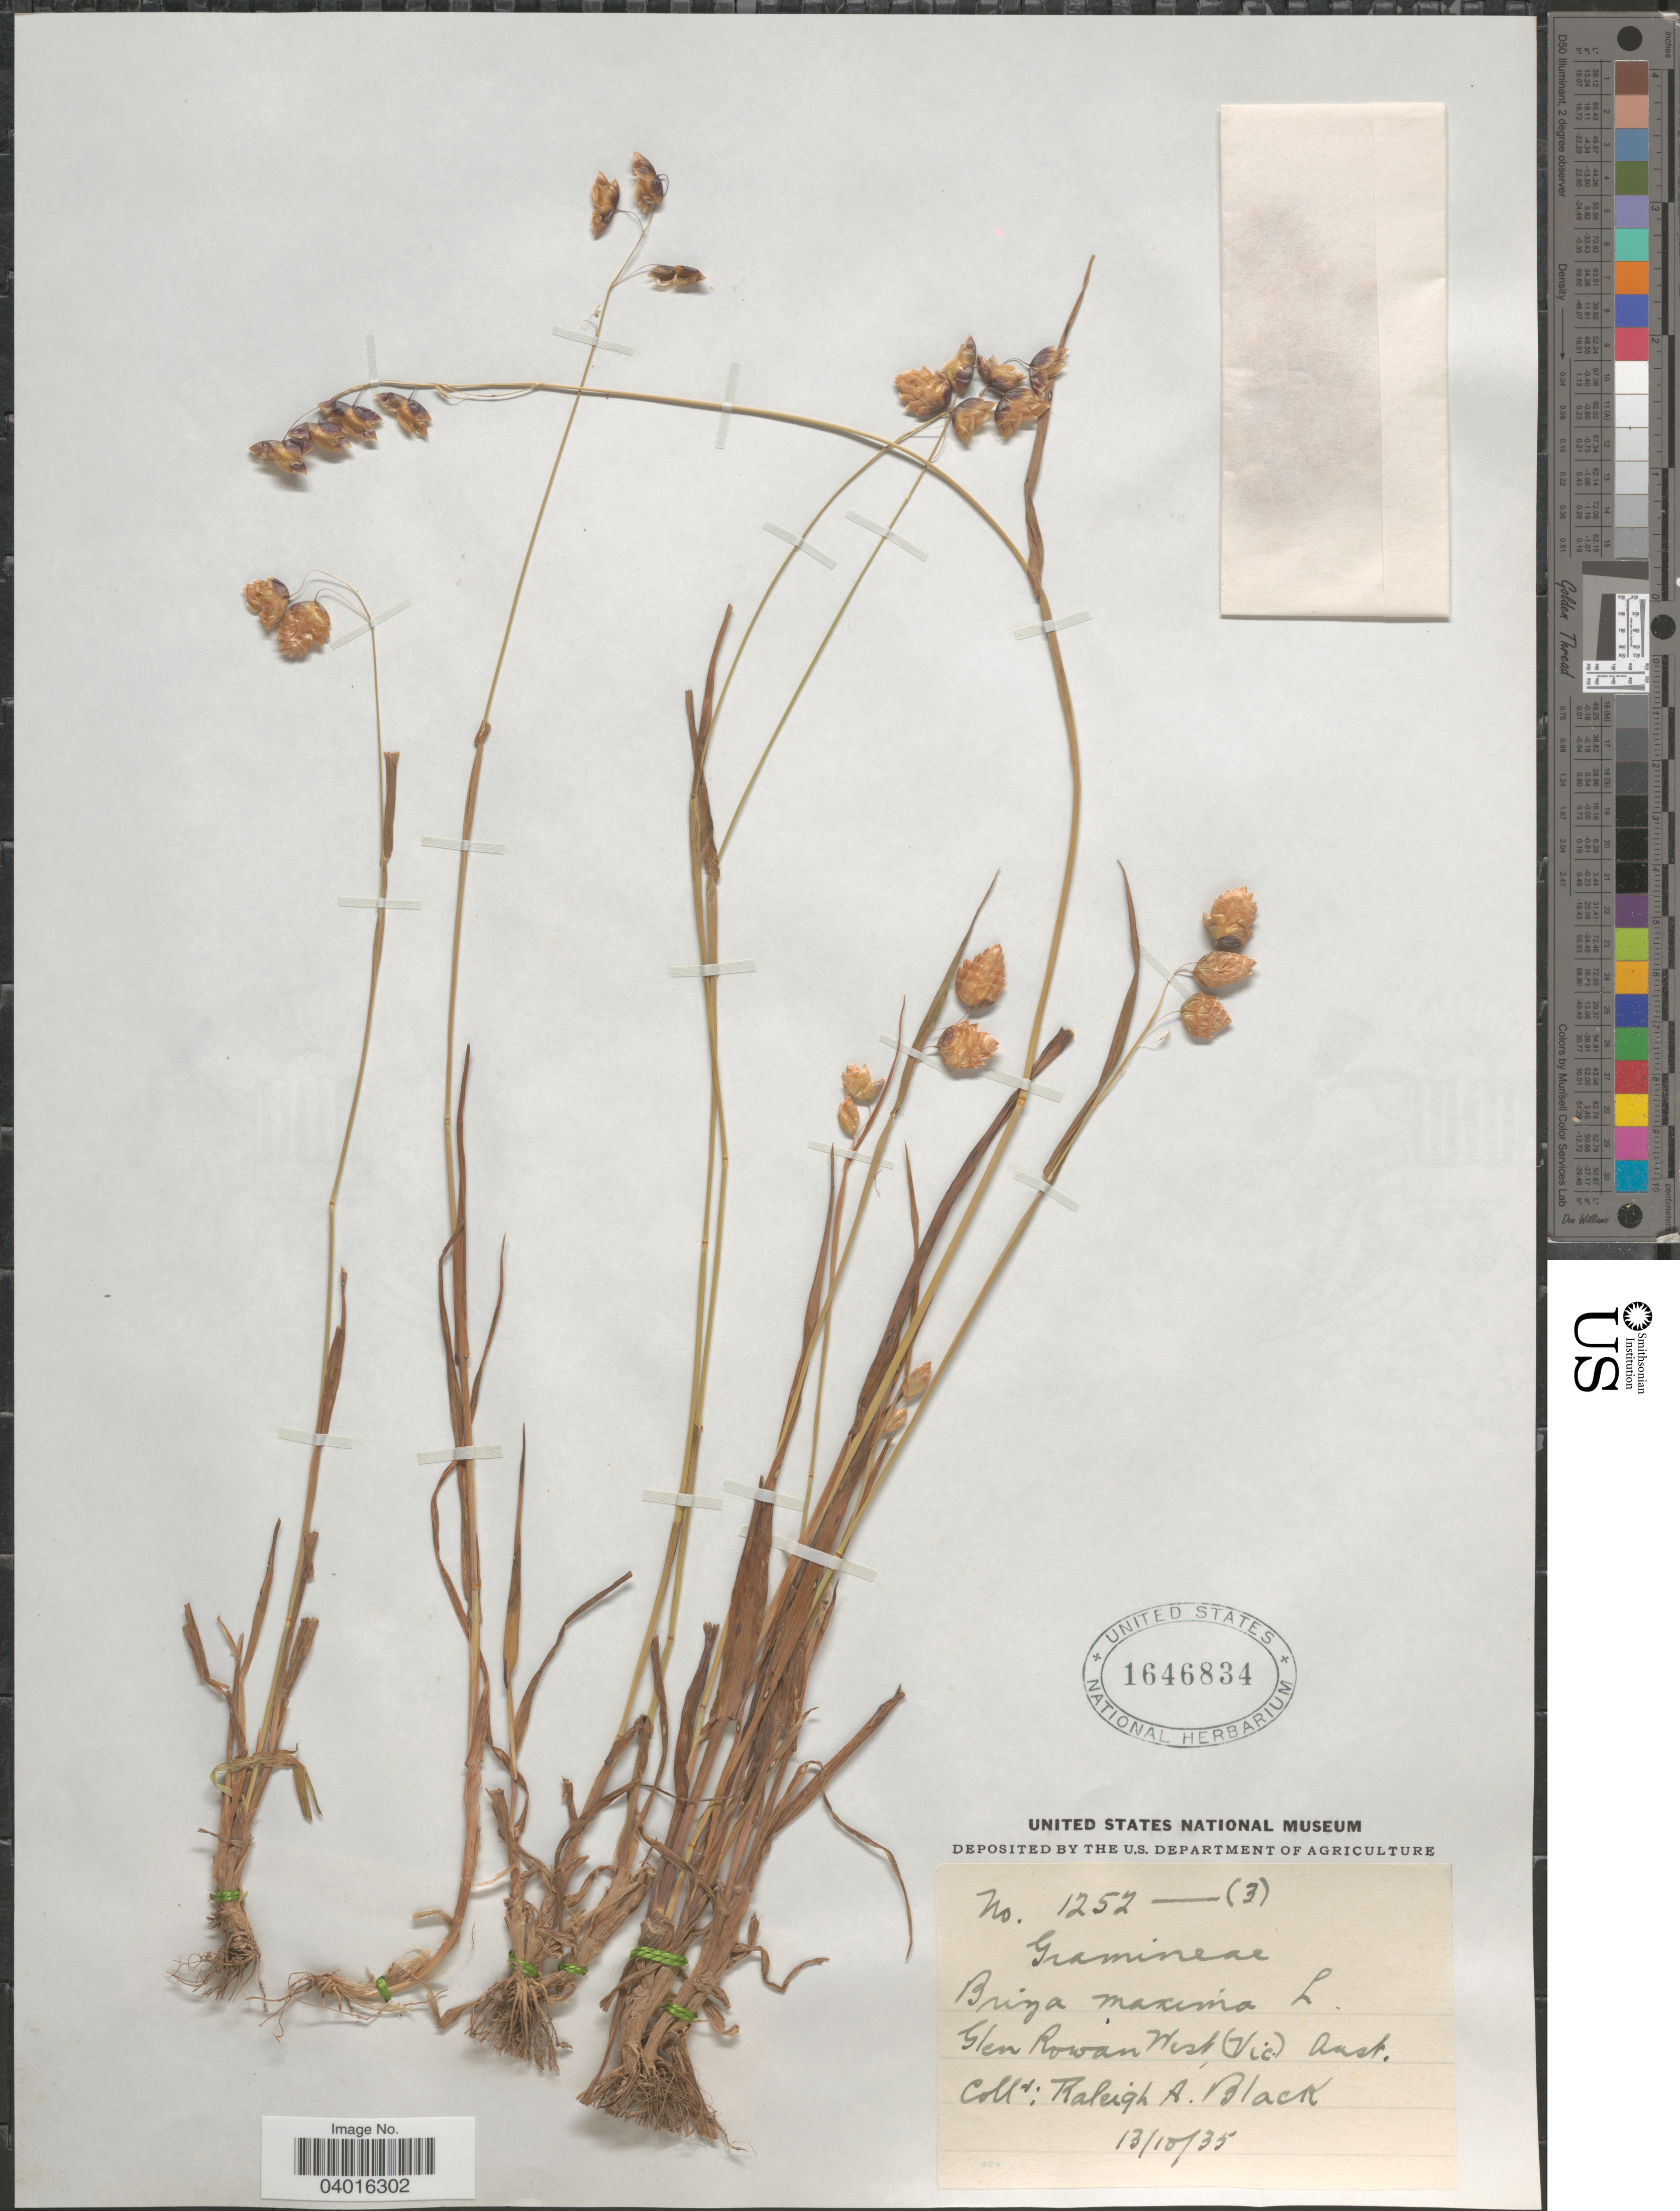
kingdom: Plantae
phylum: Tracheophyta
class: Liliopsida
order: Poales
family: Poaceae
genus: Briza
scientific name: Briza maxima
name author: L.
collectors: R. A. Black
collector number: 1252/3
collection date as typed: Transcribed d/m/y: 13/10/35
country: Australia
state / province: Victoria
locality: Glen Rowan West, (Vic.) Aust.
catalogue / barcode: US 1646834